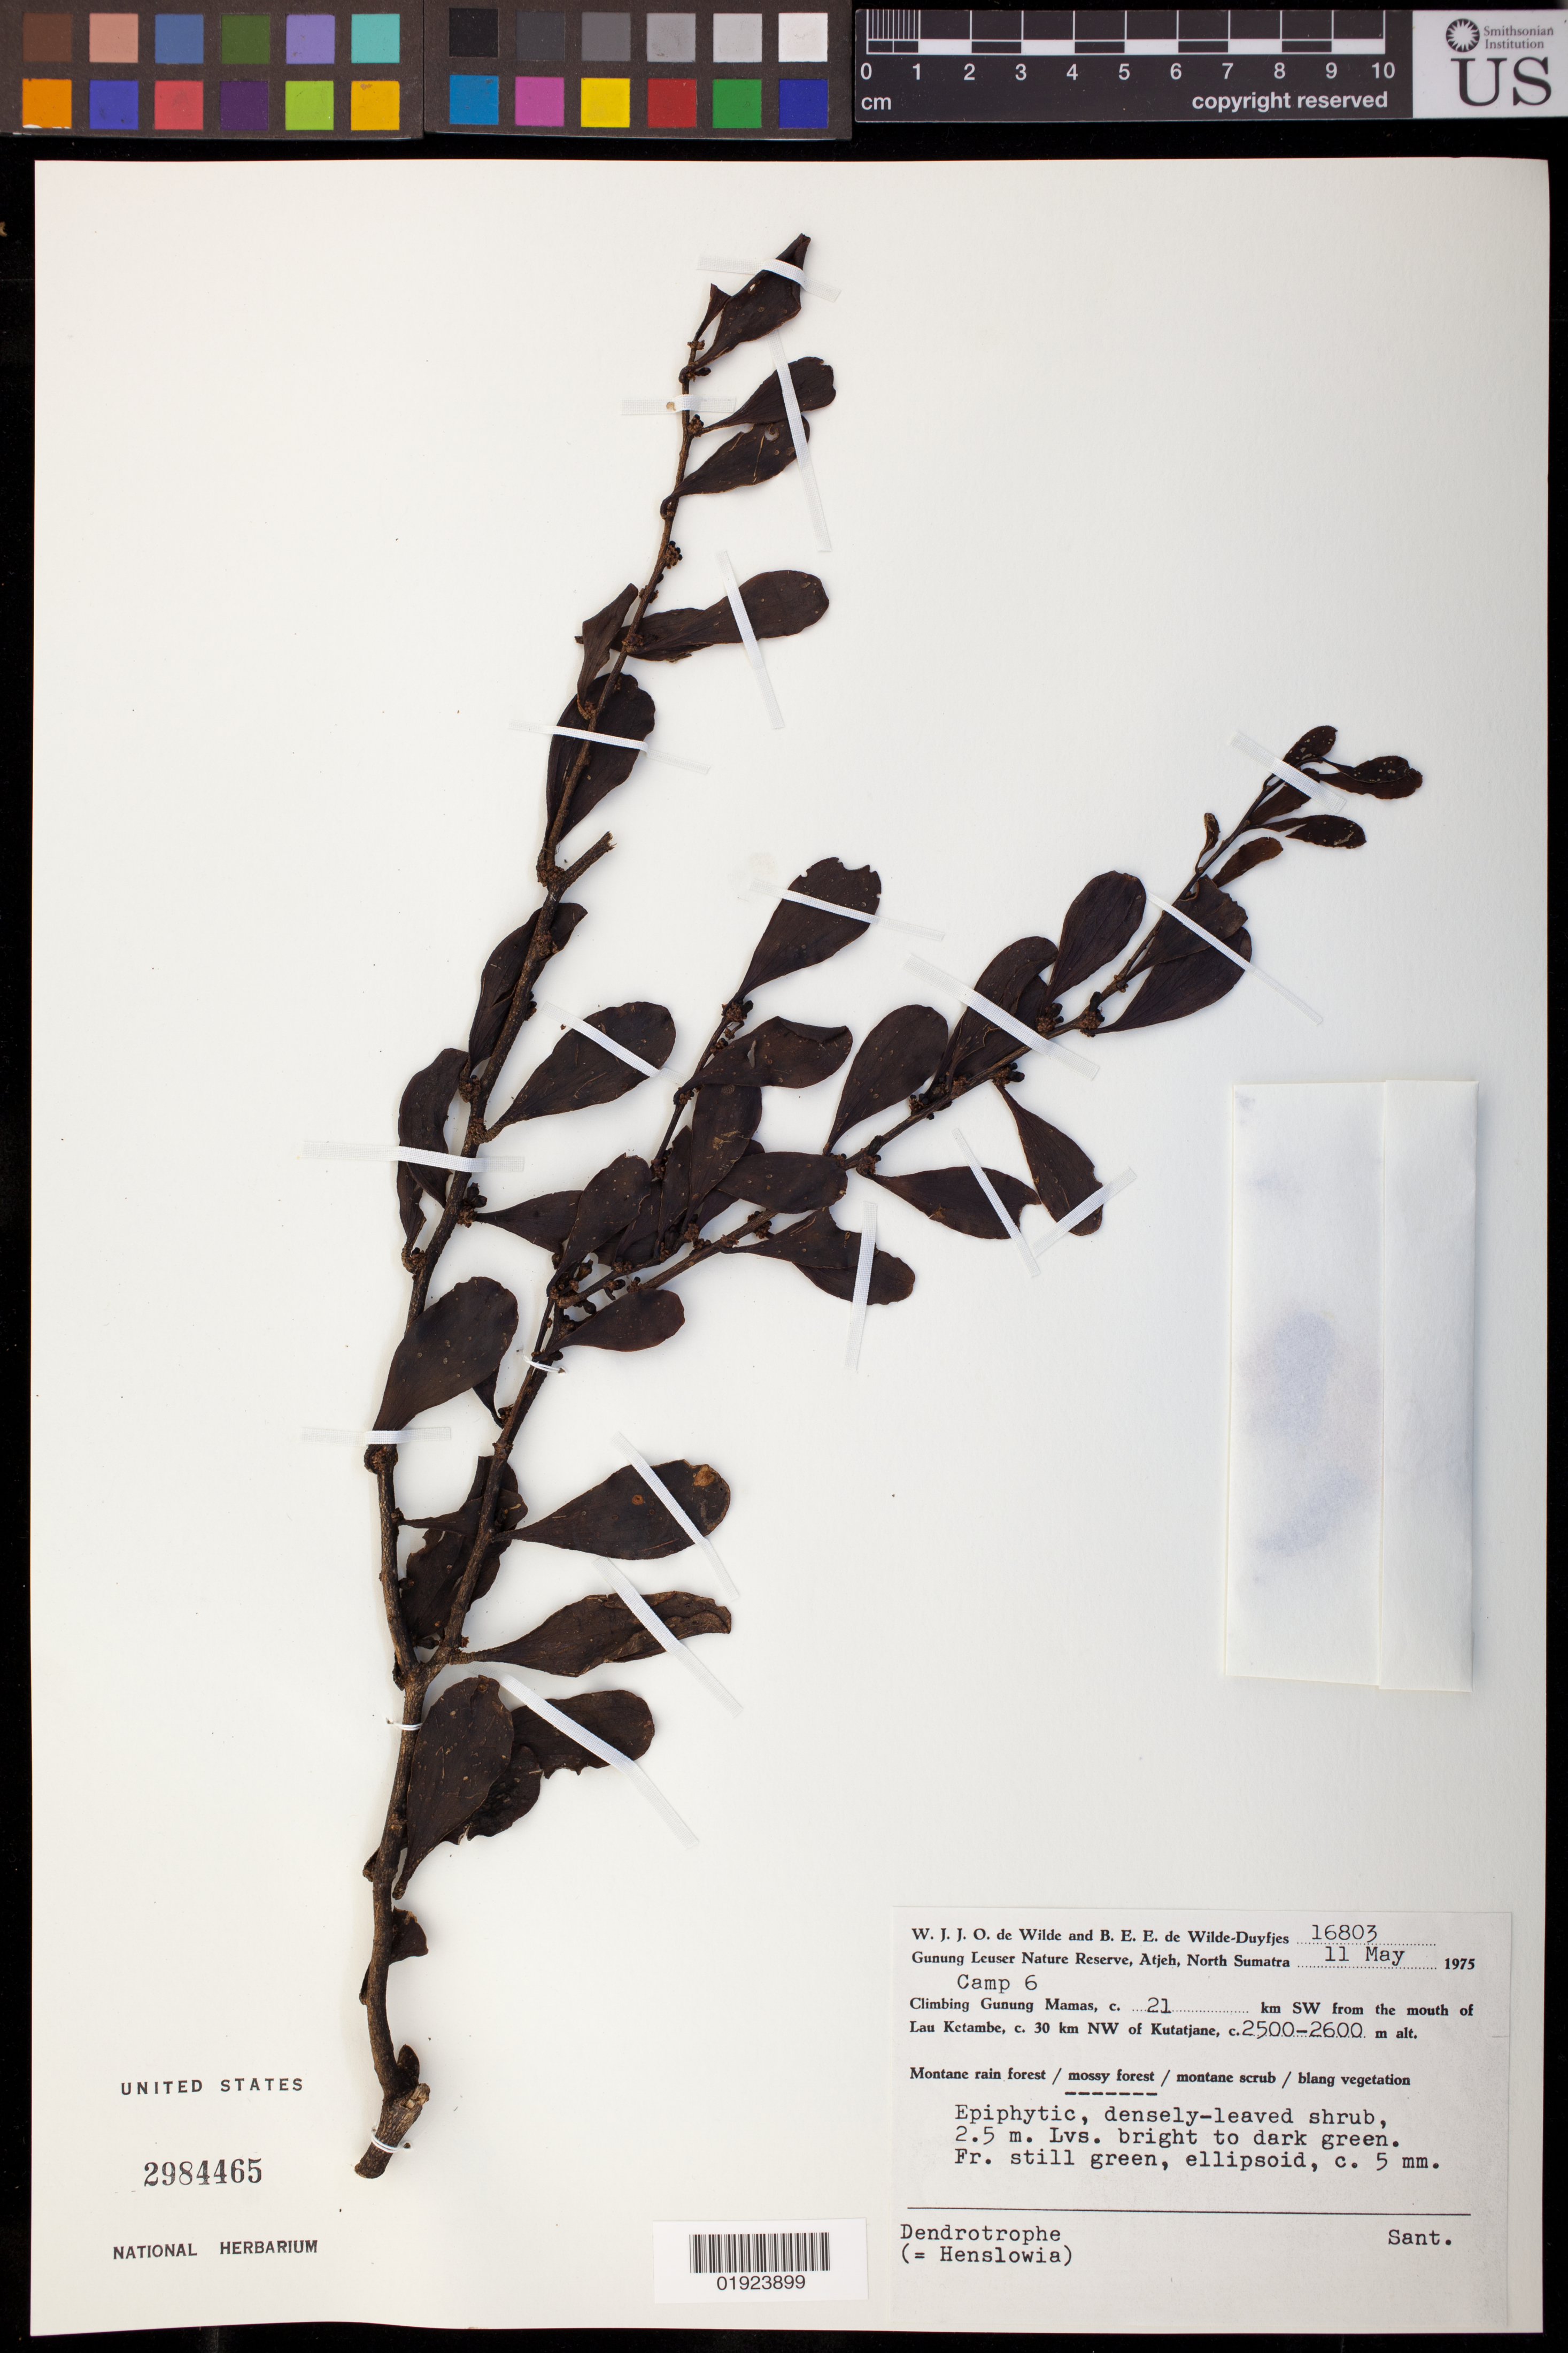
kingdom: Plantae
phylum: Tracheophyta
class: Magnoliopsida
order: Santalales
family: Amphorogynaceae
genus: Dendrotrophe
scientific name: Dendrotrophe sp.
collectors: W. J. de Wilde & B. E. de Wilde-Duyfjes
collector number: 16803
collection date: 1975-05-11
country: Indonesia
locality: Gunung Leuser Nature Reserve, Atjeh, North Sumatra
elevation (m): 2500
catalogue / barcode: US 2984465